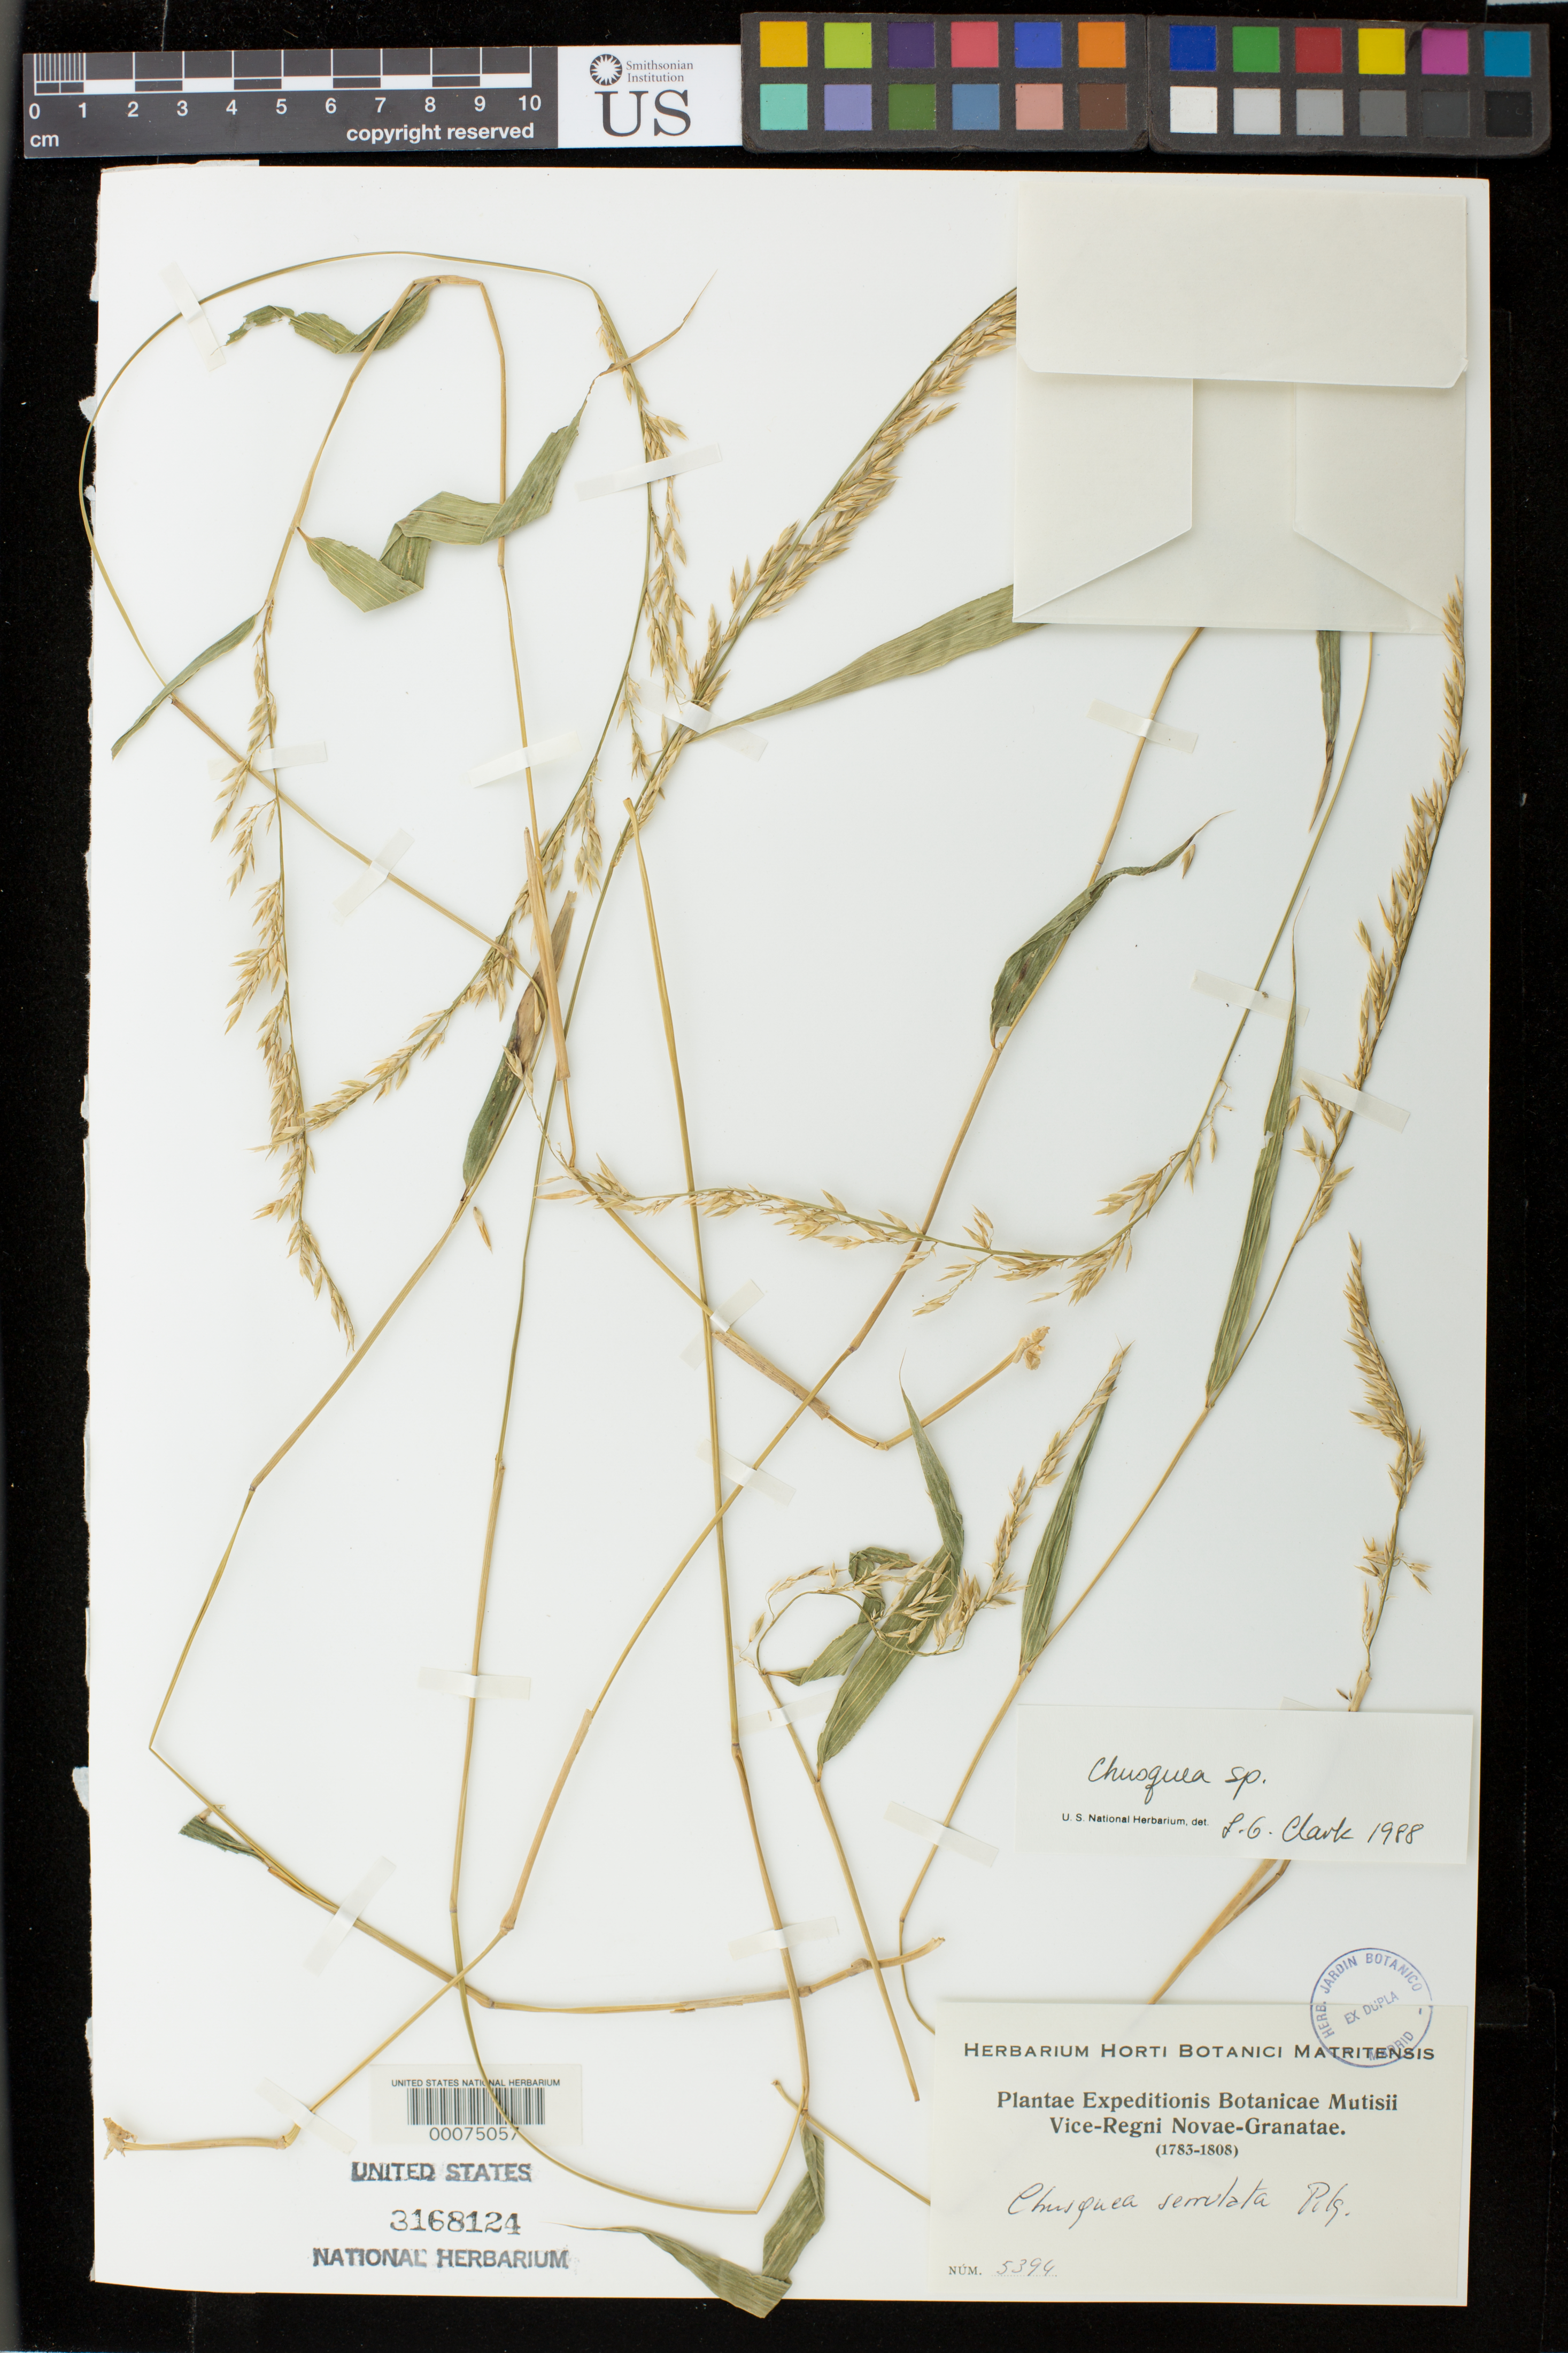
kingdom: Plantae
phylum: Tracheophyta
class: Liliopsida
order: Poales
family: Poaceae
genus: Chusquea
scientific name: Chusquea sp.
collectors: J. C. B. Mutis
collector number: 5394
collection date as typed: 1783 to -- -- 1808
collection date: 1783/1808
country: Colombia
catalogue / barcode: US 3168124